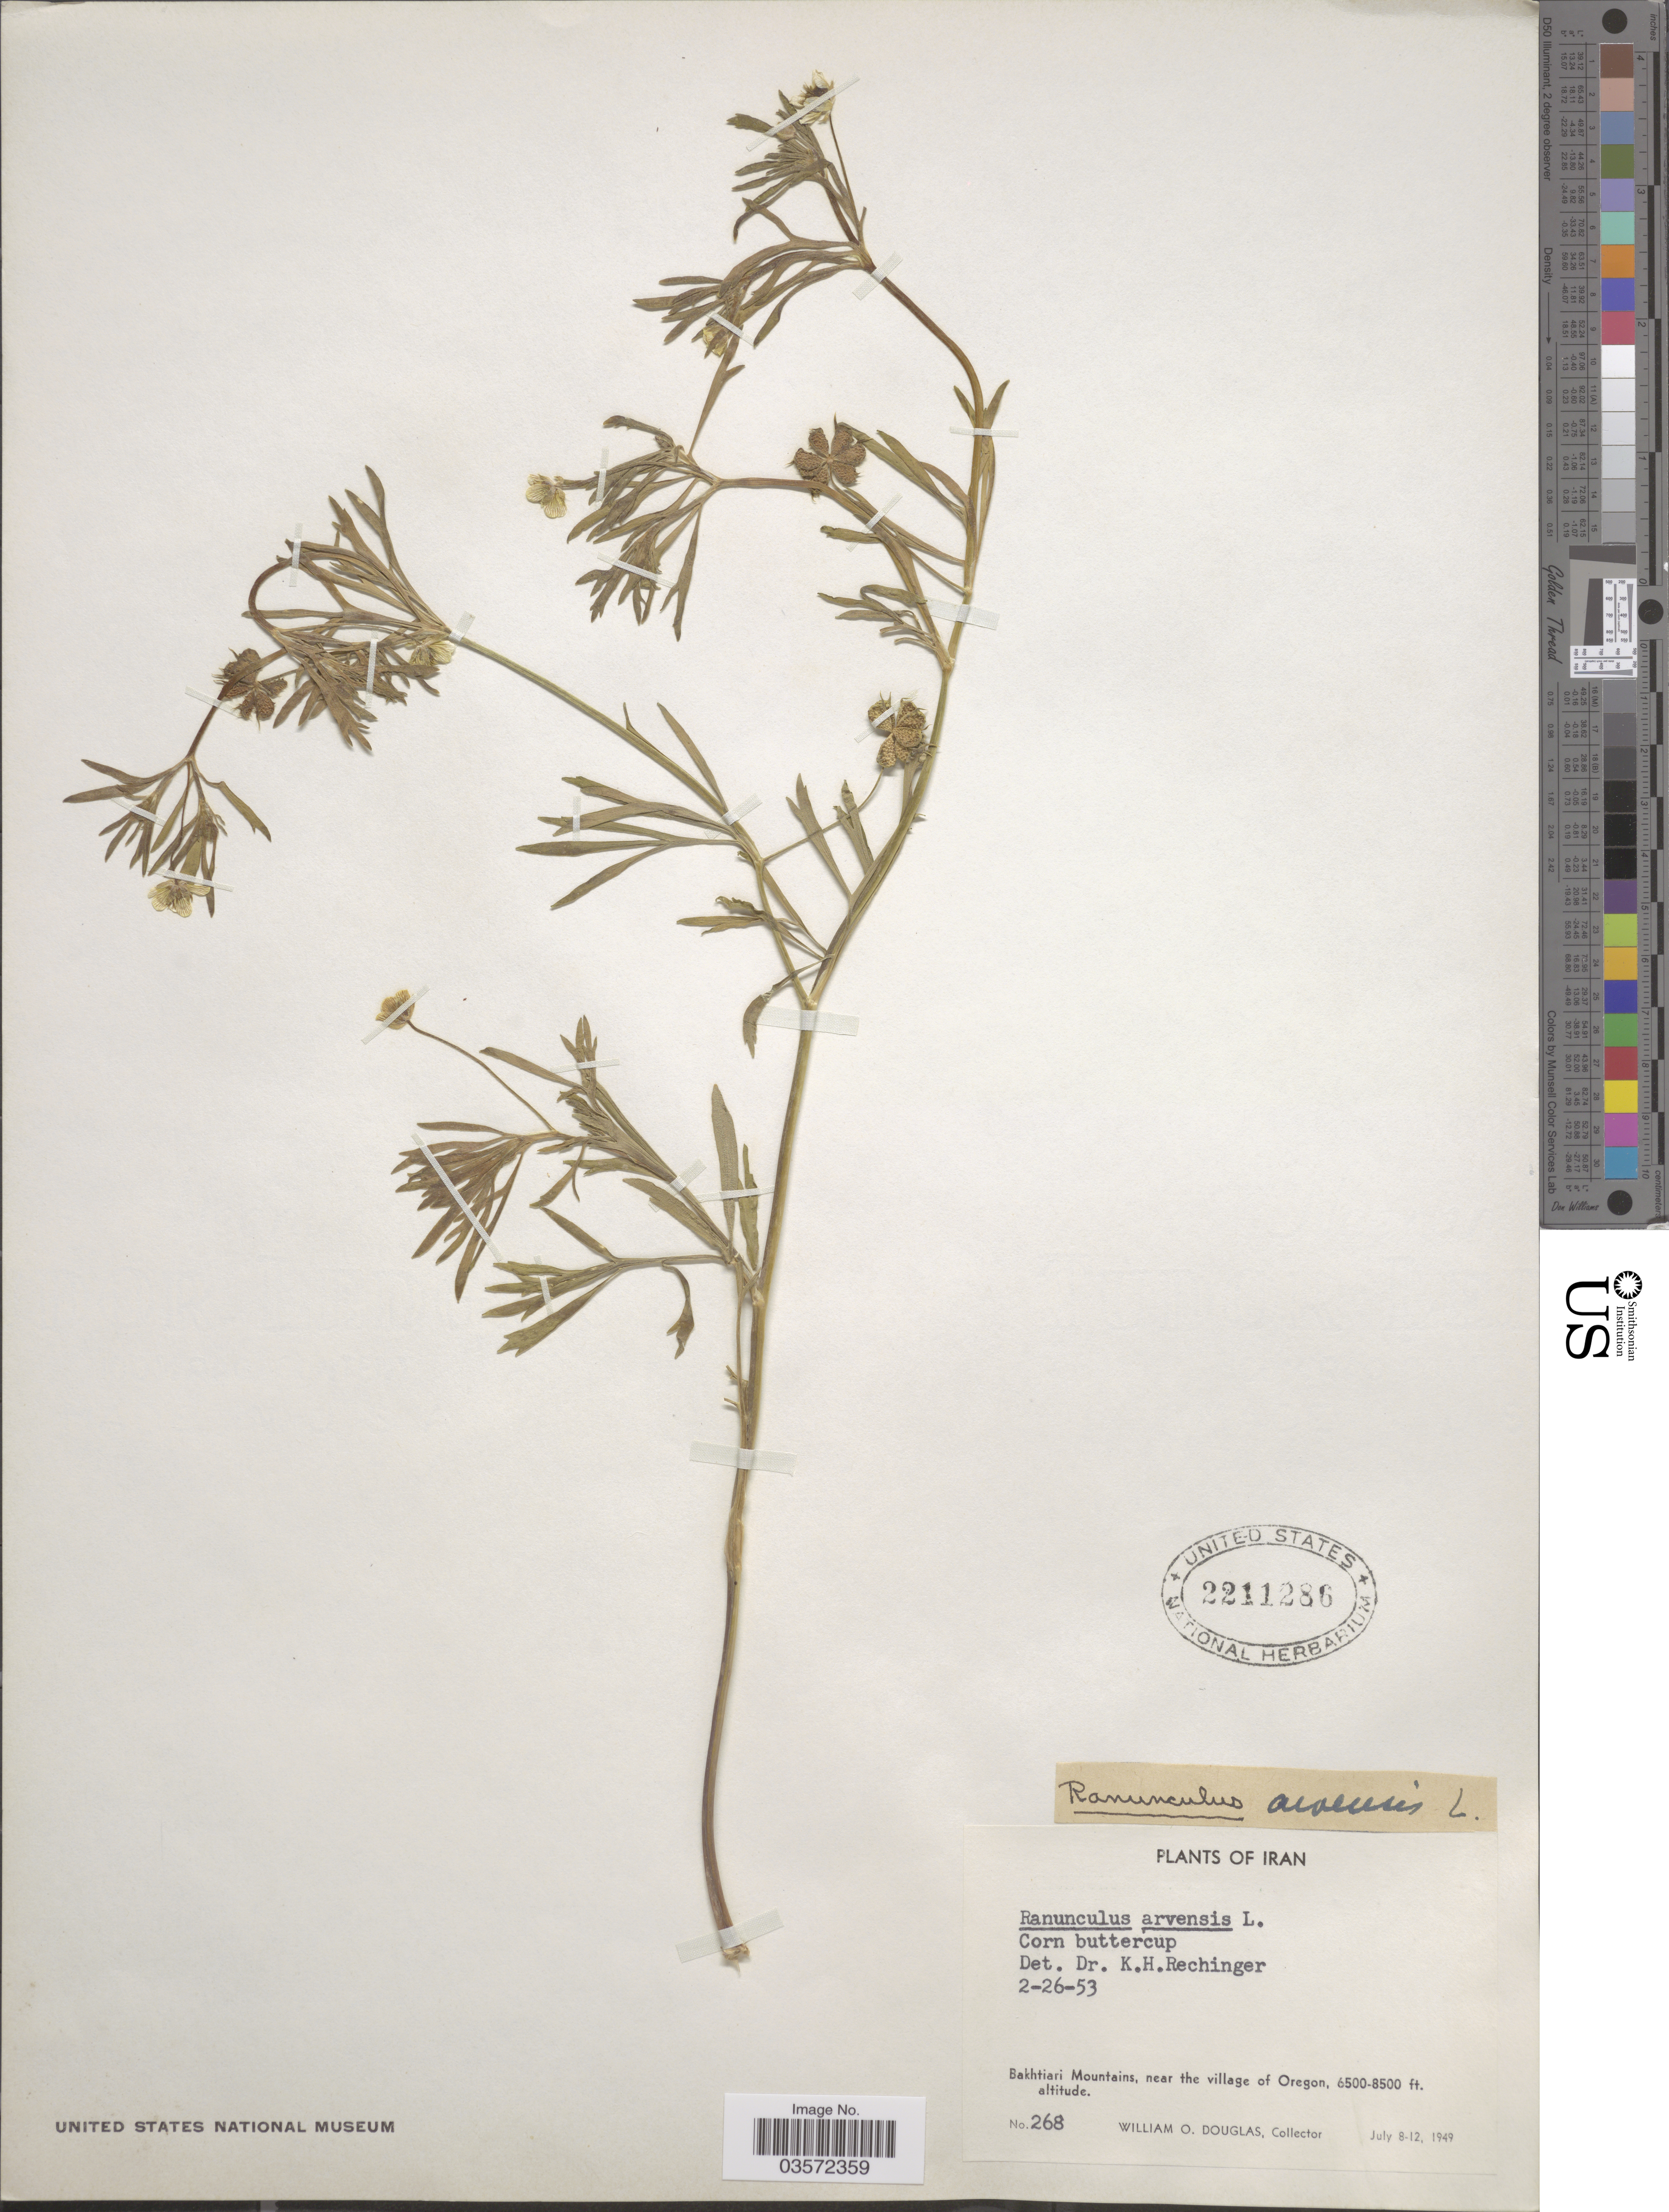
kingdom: Plantae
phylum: Tracheophyta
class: Magnoliopsida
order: Ranunculales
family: Ranunculaceae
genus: Ranunculus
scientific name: Ranunculus arvensis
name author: L.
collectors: W. Douglas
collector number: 268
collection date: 1949-07-08/1949-07-12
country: Iran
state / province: Chahar Mahaal and Bakhtiari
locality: Bakhtiari Mountains, near the village of Oregon.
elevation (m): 1981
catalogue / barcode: US 2211286